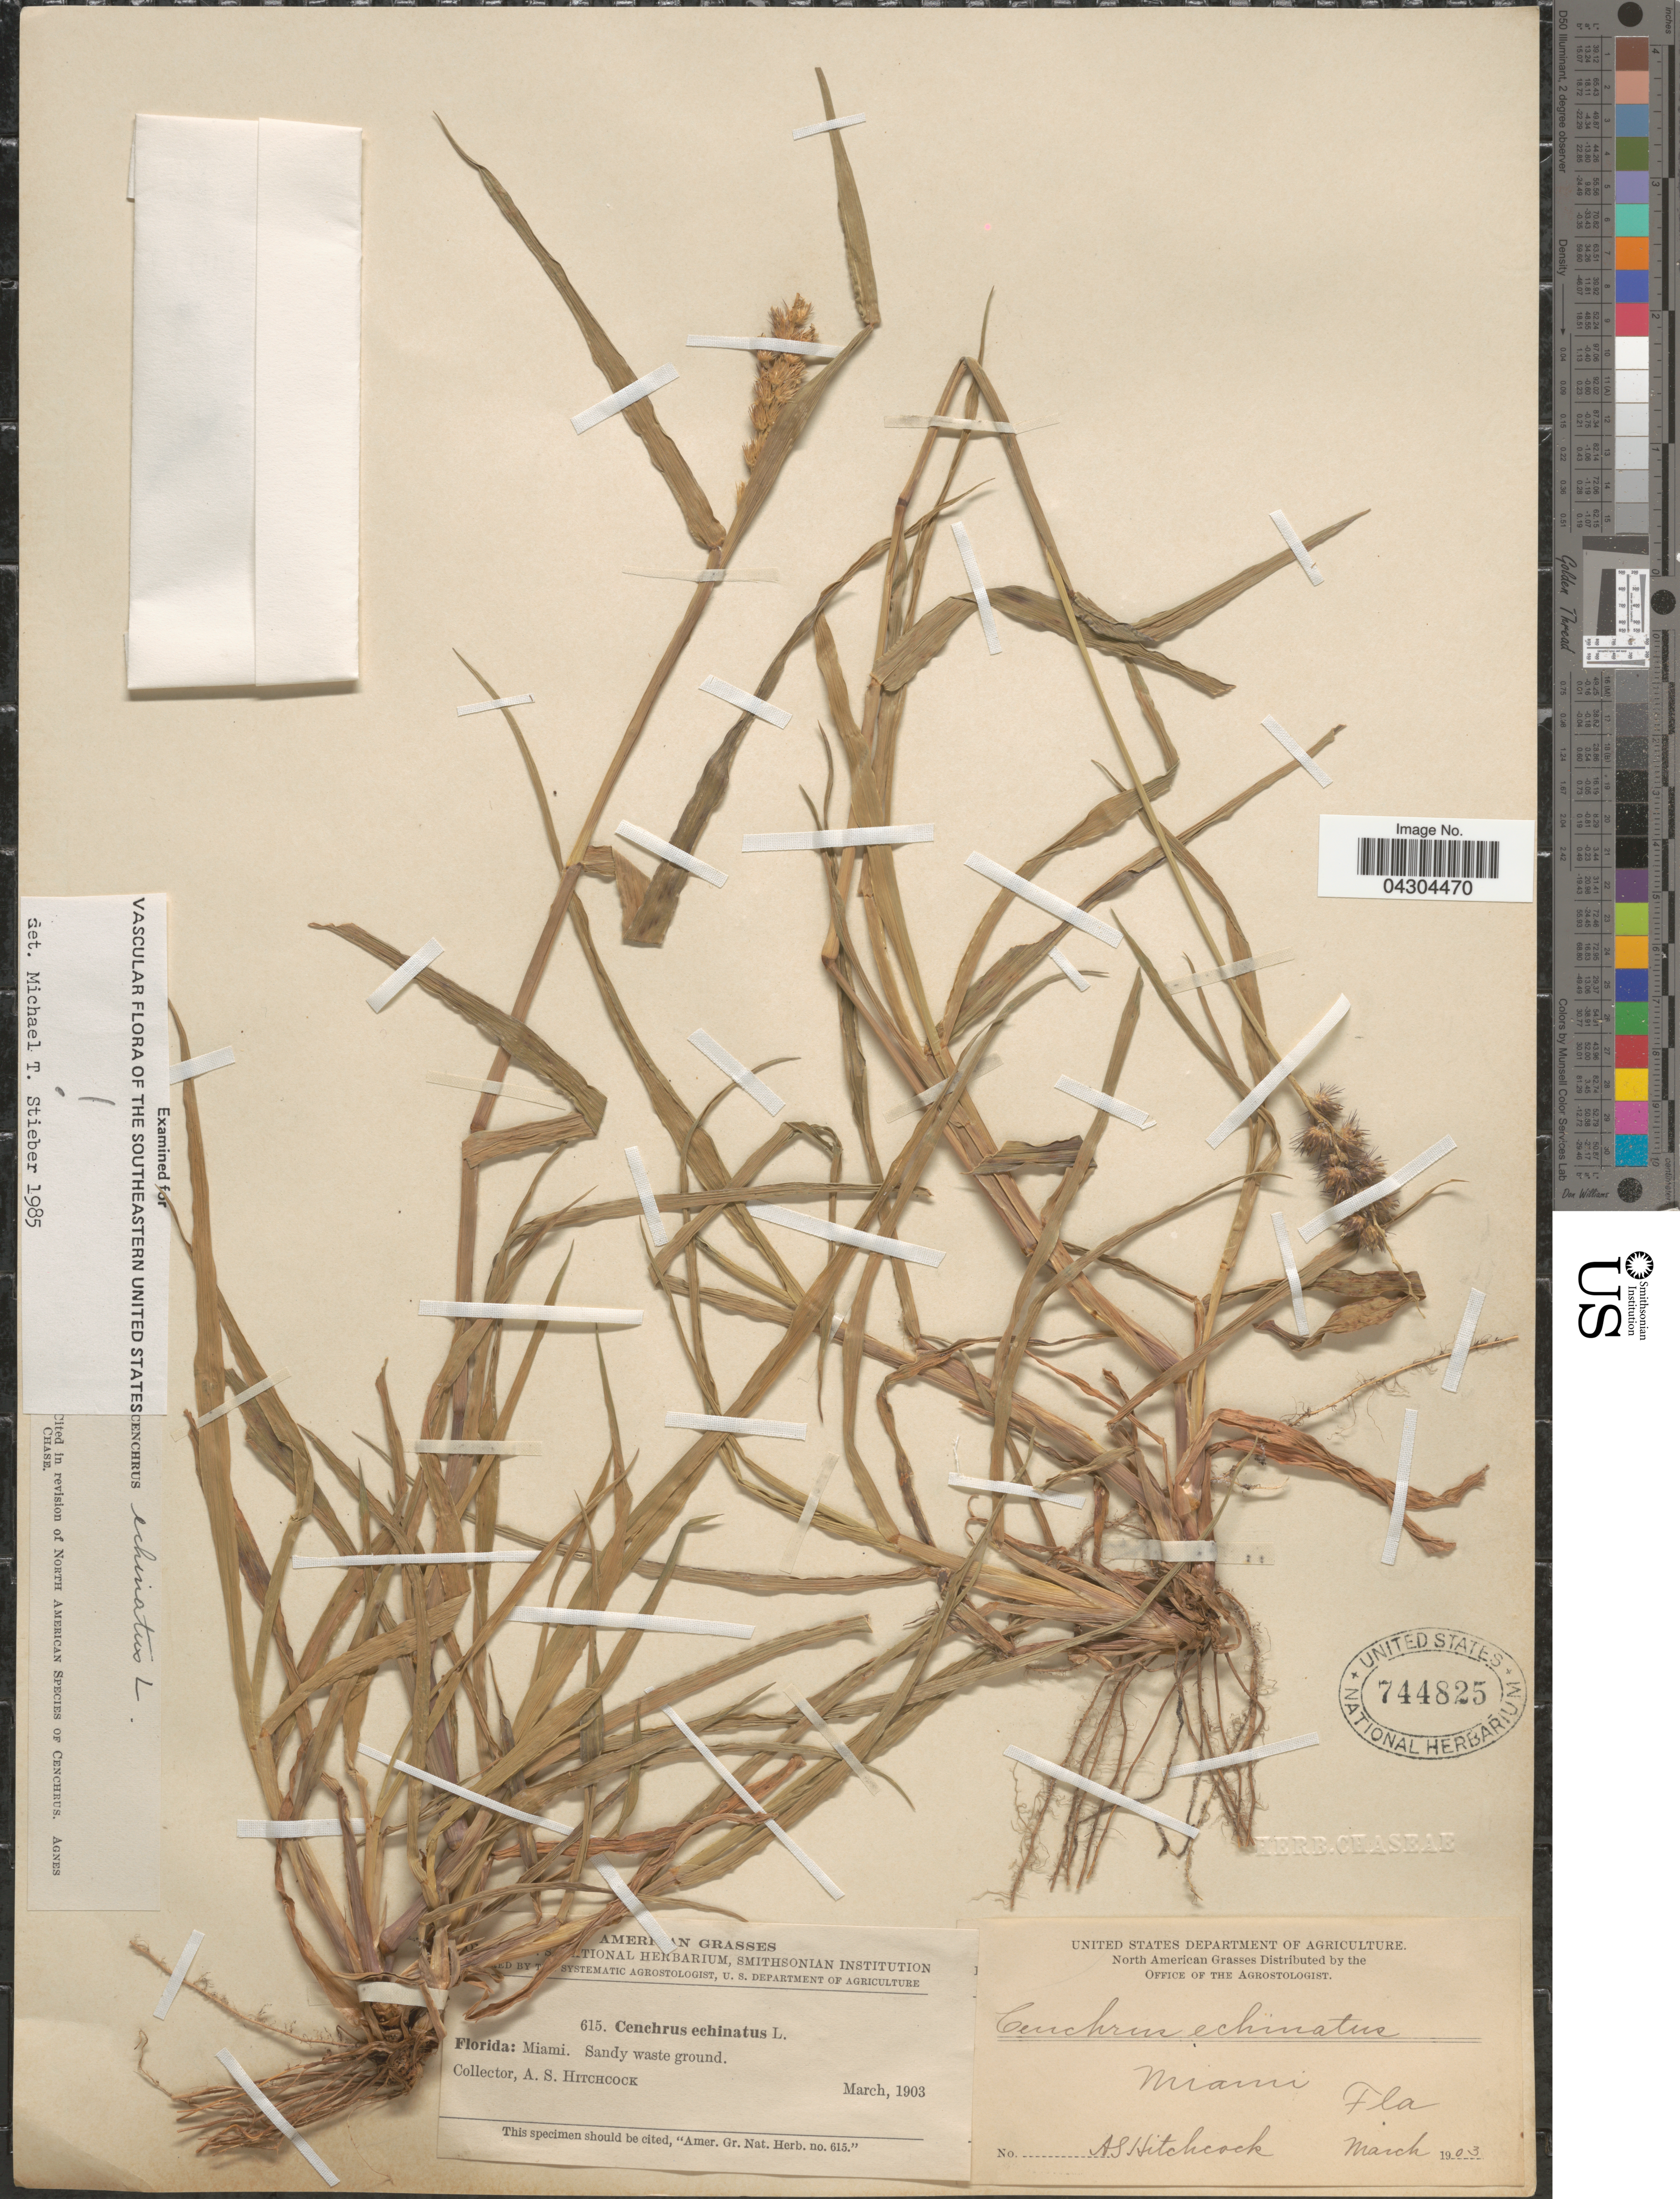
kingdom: Plantae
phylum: Tracheophyta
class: Liliopsida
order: Poales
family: Poaceae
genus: Cenchrus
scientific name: Cenchrus echinatus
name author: L.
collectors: A. S. Hitchcock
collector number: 615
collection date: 1903-03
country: United States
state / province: Florida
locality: Miami. Sandy waste ground.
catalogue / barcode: US 744825